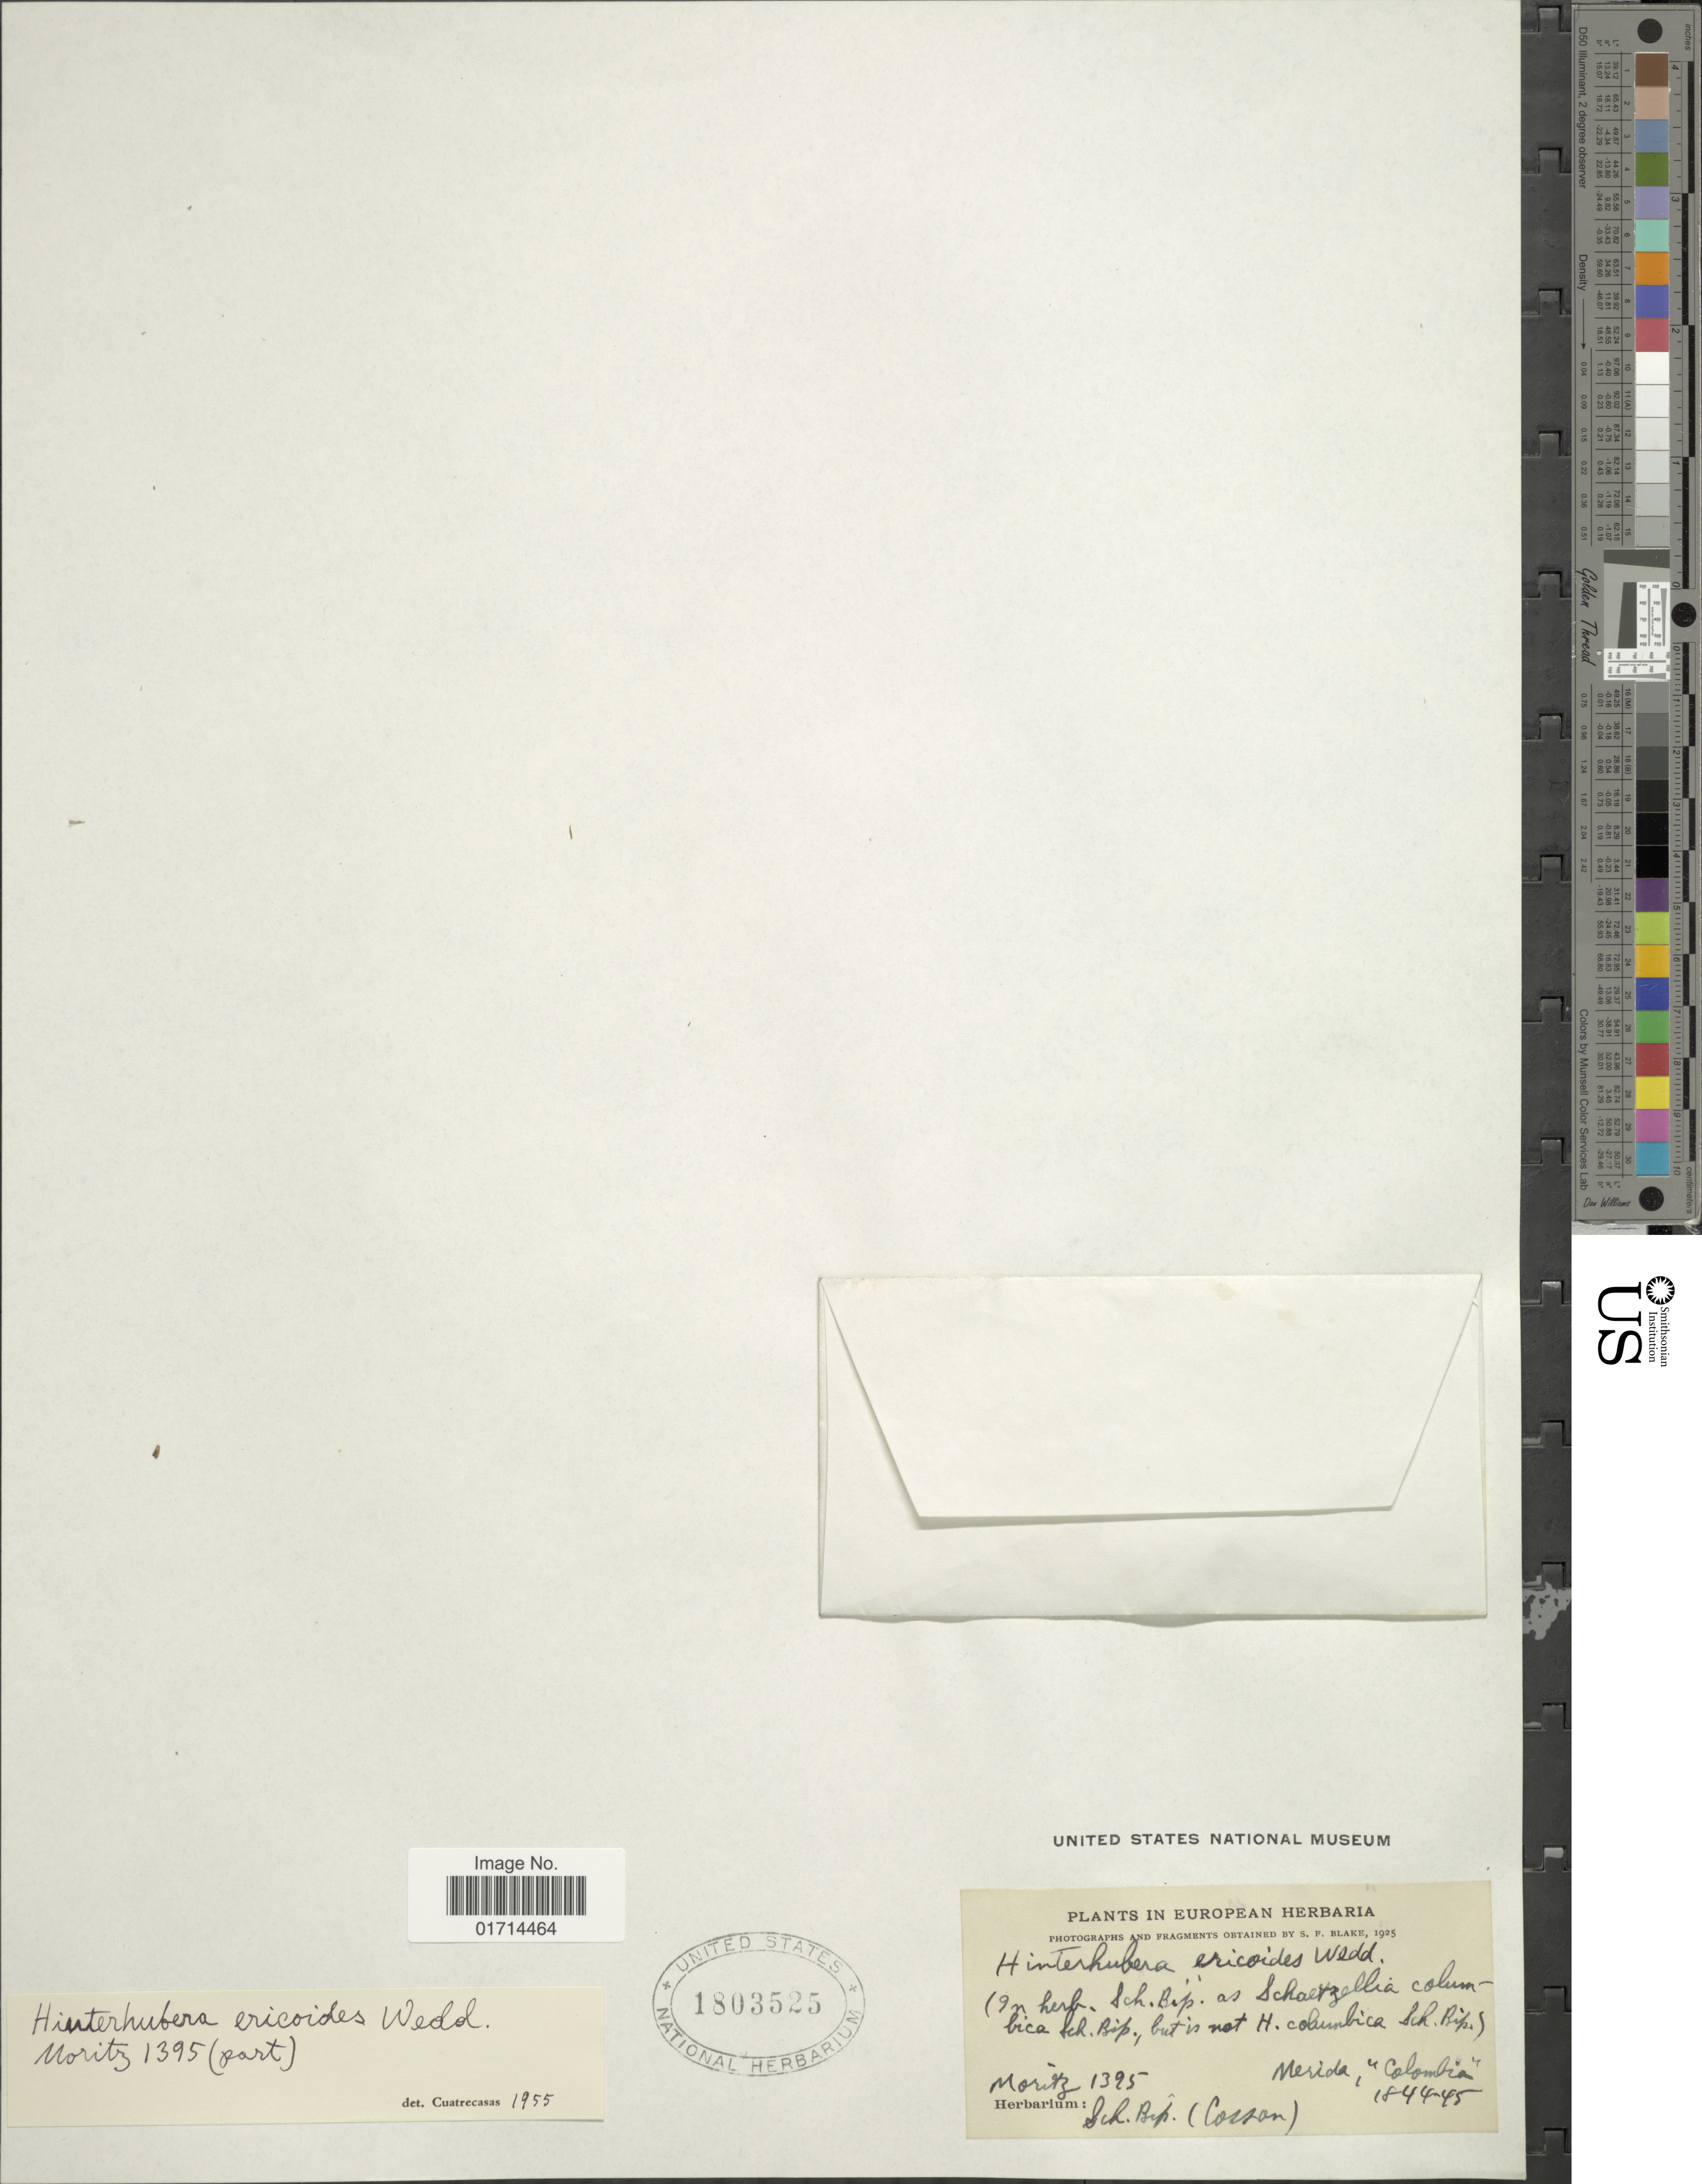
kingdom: Plantae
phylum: Tracheophyta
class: Magnoliopsida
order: Asterales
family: Asteraceae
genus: Hinterhubera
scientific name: Hinterhubera ericoides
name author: Wedd.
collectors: Moritz, --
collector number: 1395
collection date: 1844/1845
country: Venezuela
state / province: Mérida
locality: Merida, "Colombia"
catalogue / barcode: US 1803525